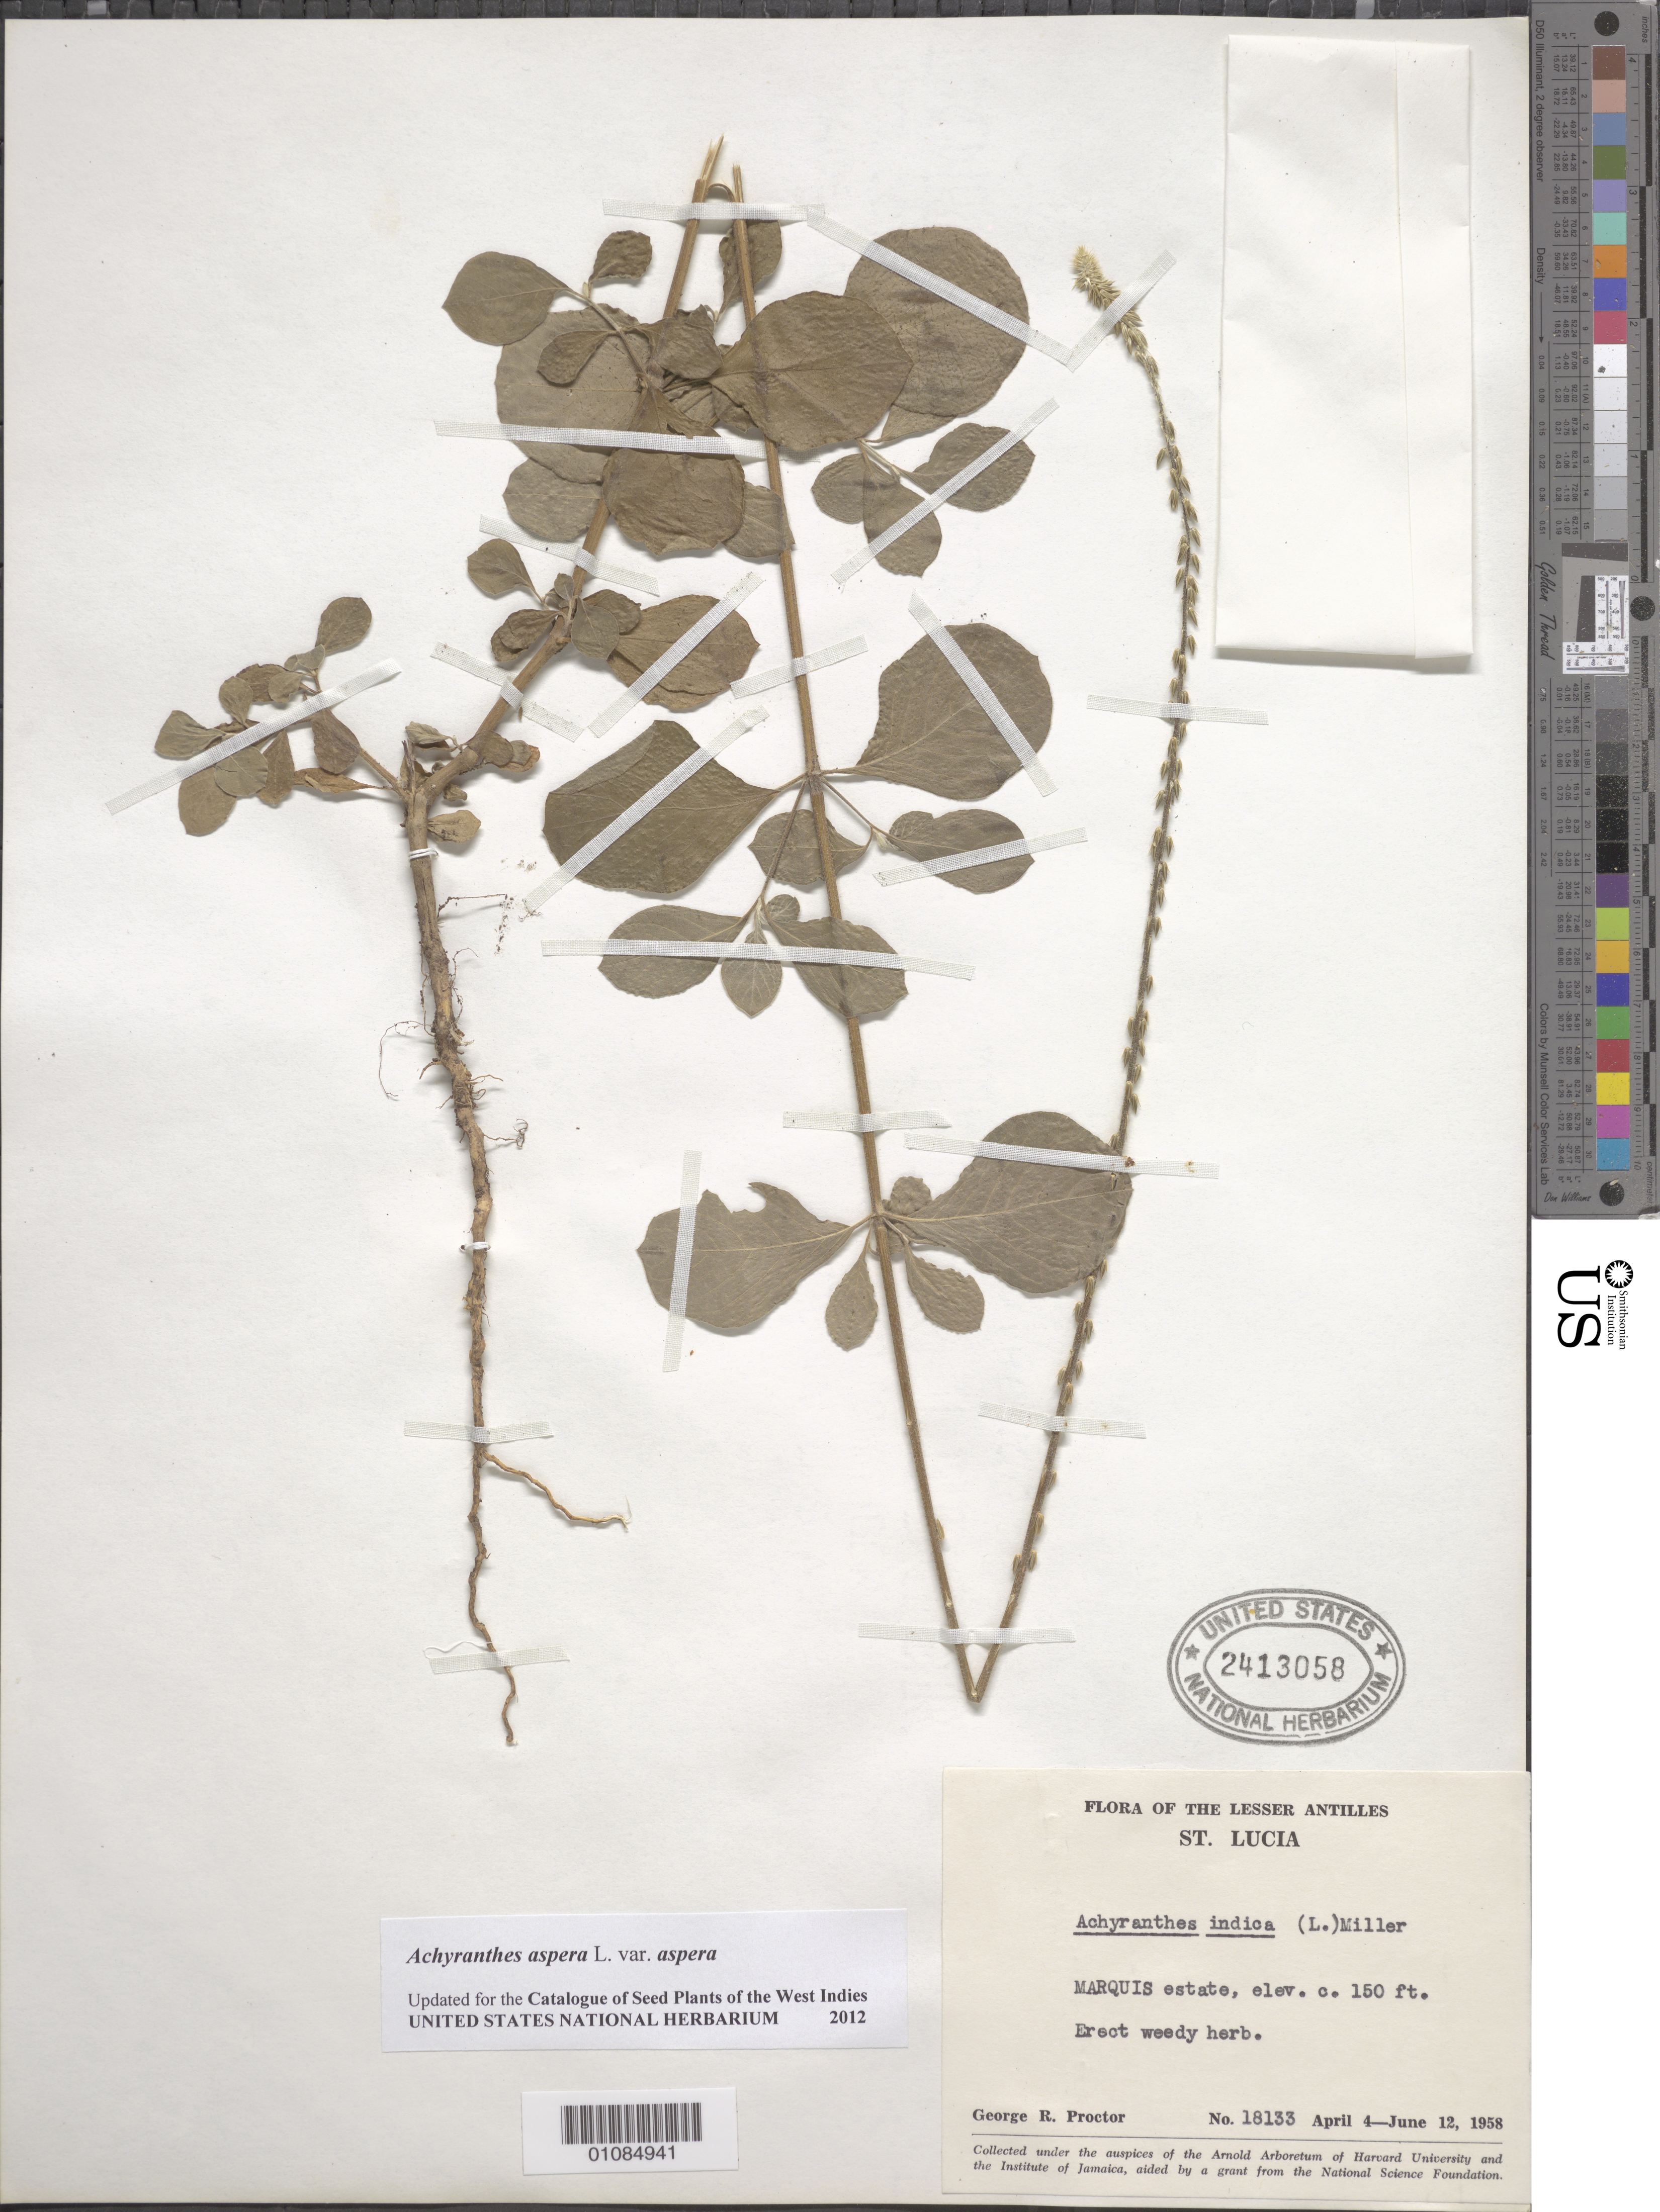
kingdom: Plantae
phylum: Tracheophyta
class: Magnoliopsida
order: Caryophyllales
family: Amaranthaceae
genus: Achyranthes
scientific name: Achyranthes aspera var. aspera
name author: L.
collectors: G. R. Proctor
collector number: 18133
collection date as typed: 04 Apr 1958 to 12 Jun 1958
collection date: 1958-04-04/1958-06-12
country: St. Lucia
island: St. Lucia I.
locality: Marquis estate.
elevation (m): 46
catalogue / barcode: US 2413058